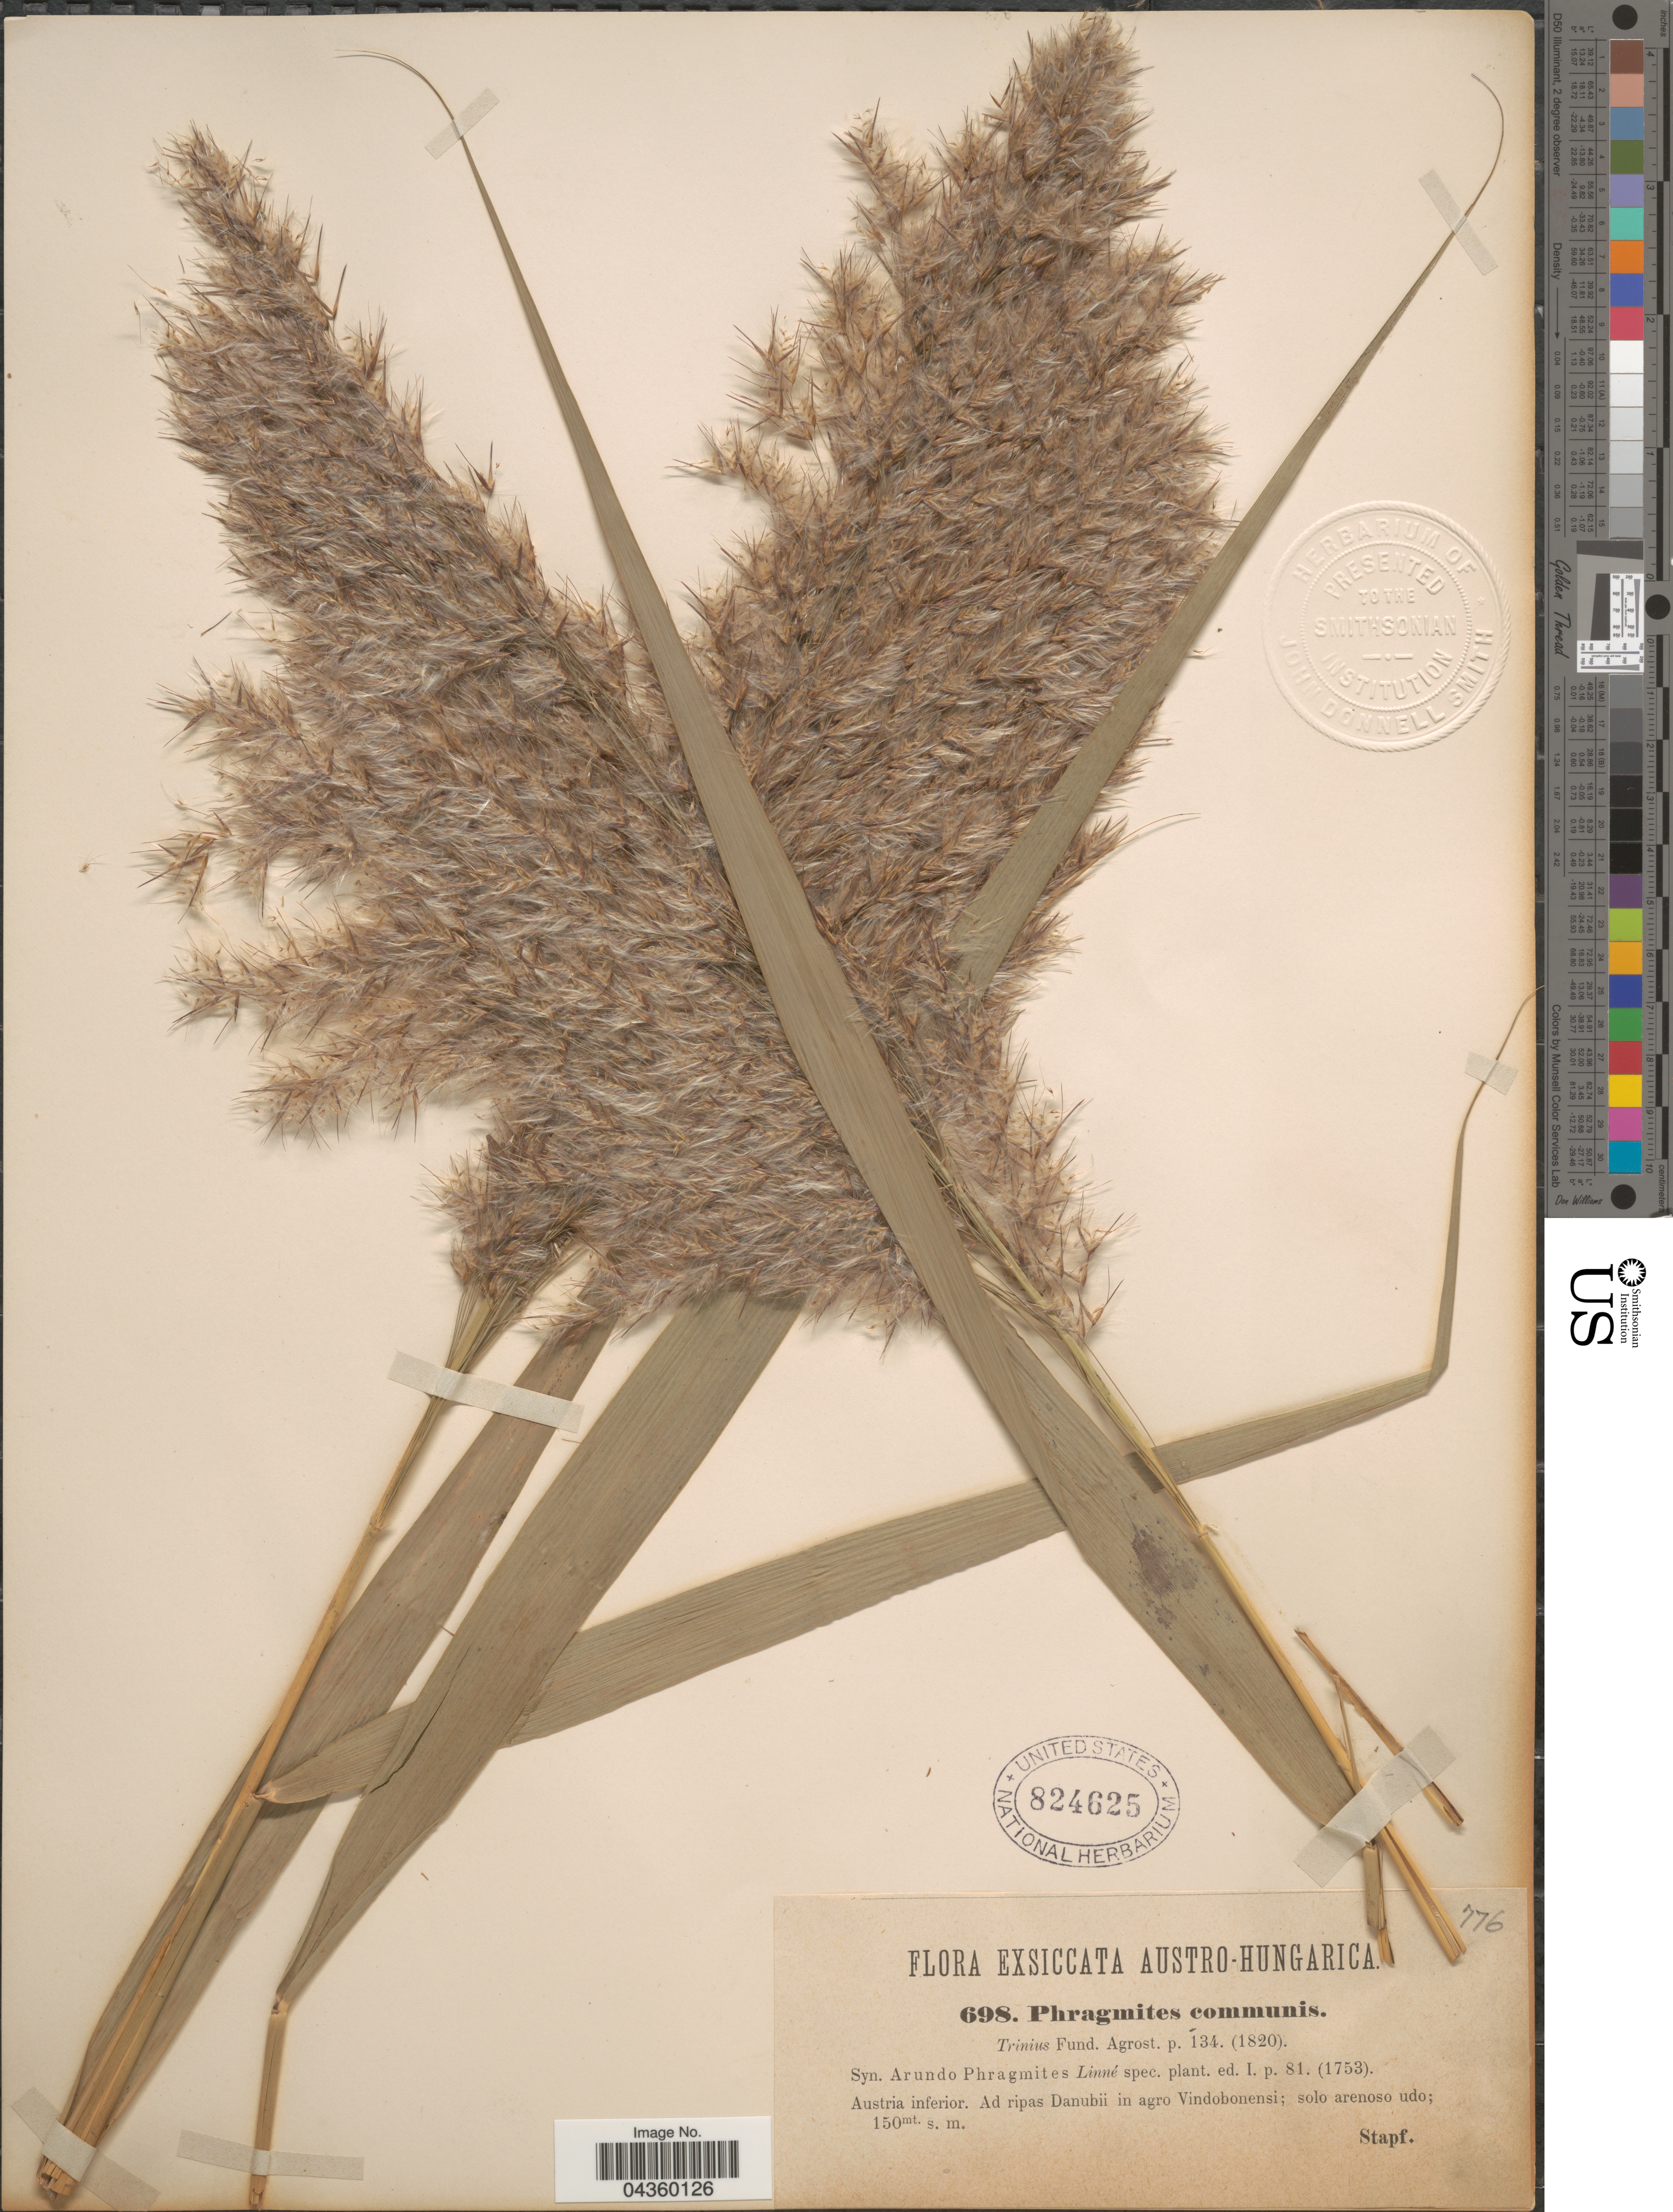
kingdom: Plantae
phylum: Tracheophyta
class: Liliopsida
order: Poales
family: Poaceae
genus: Phragmites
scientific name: Phragmites australis subsp. chrysanthus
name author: (Mabille) Kerguélen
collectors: Stapf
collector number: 698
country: Austria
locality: Austro-Hungarica. Austria inferior. Ad ripas Danubii in agro Vindobonensi.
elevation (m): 150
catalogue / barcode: US 824625